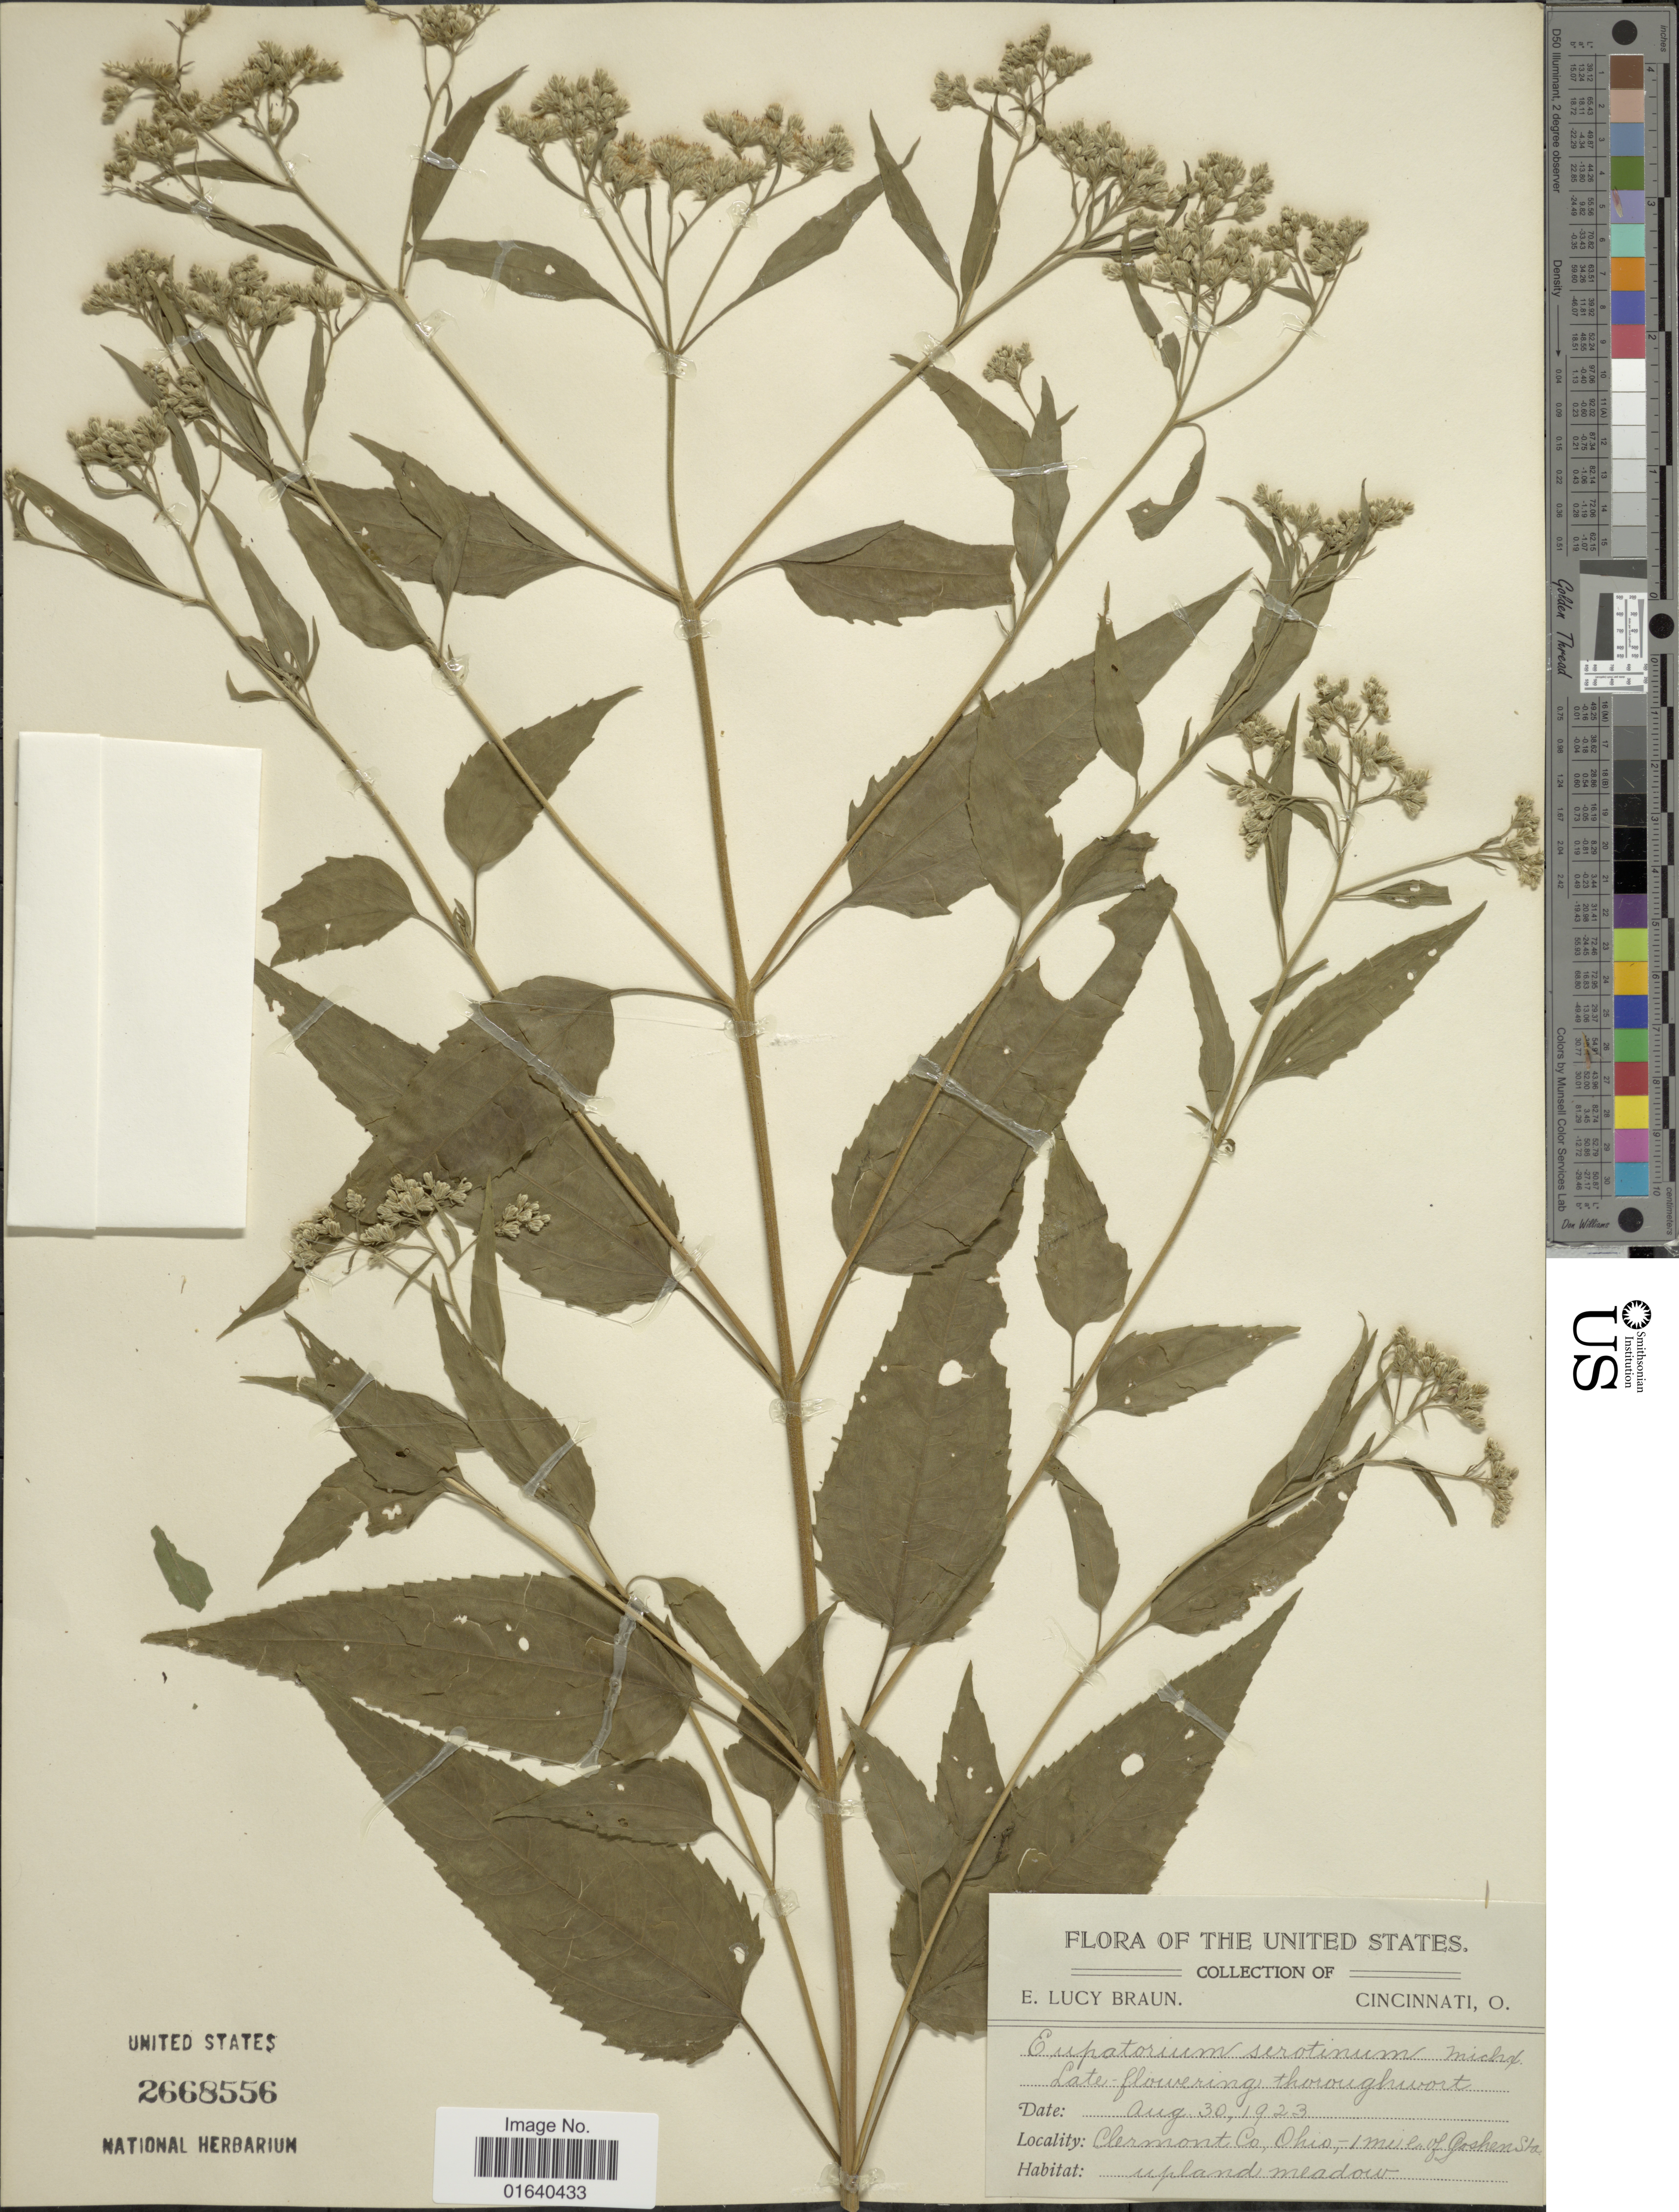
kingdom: Plantae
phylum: Tracheophyta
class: Magnoliopsida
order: Asterales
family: Asteraceae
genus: Eupatorium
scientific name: Eupatorium serotinum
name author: Michx.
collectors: E. L. Braun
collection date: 1923-08-30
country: United States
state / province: Ohio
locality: Clermont Co, , 1 mi e of Goshen Sta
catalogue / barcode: US 2668556